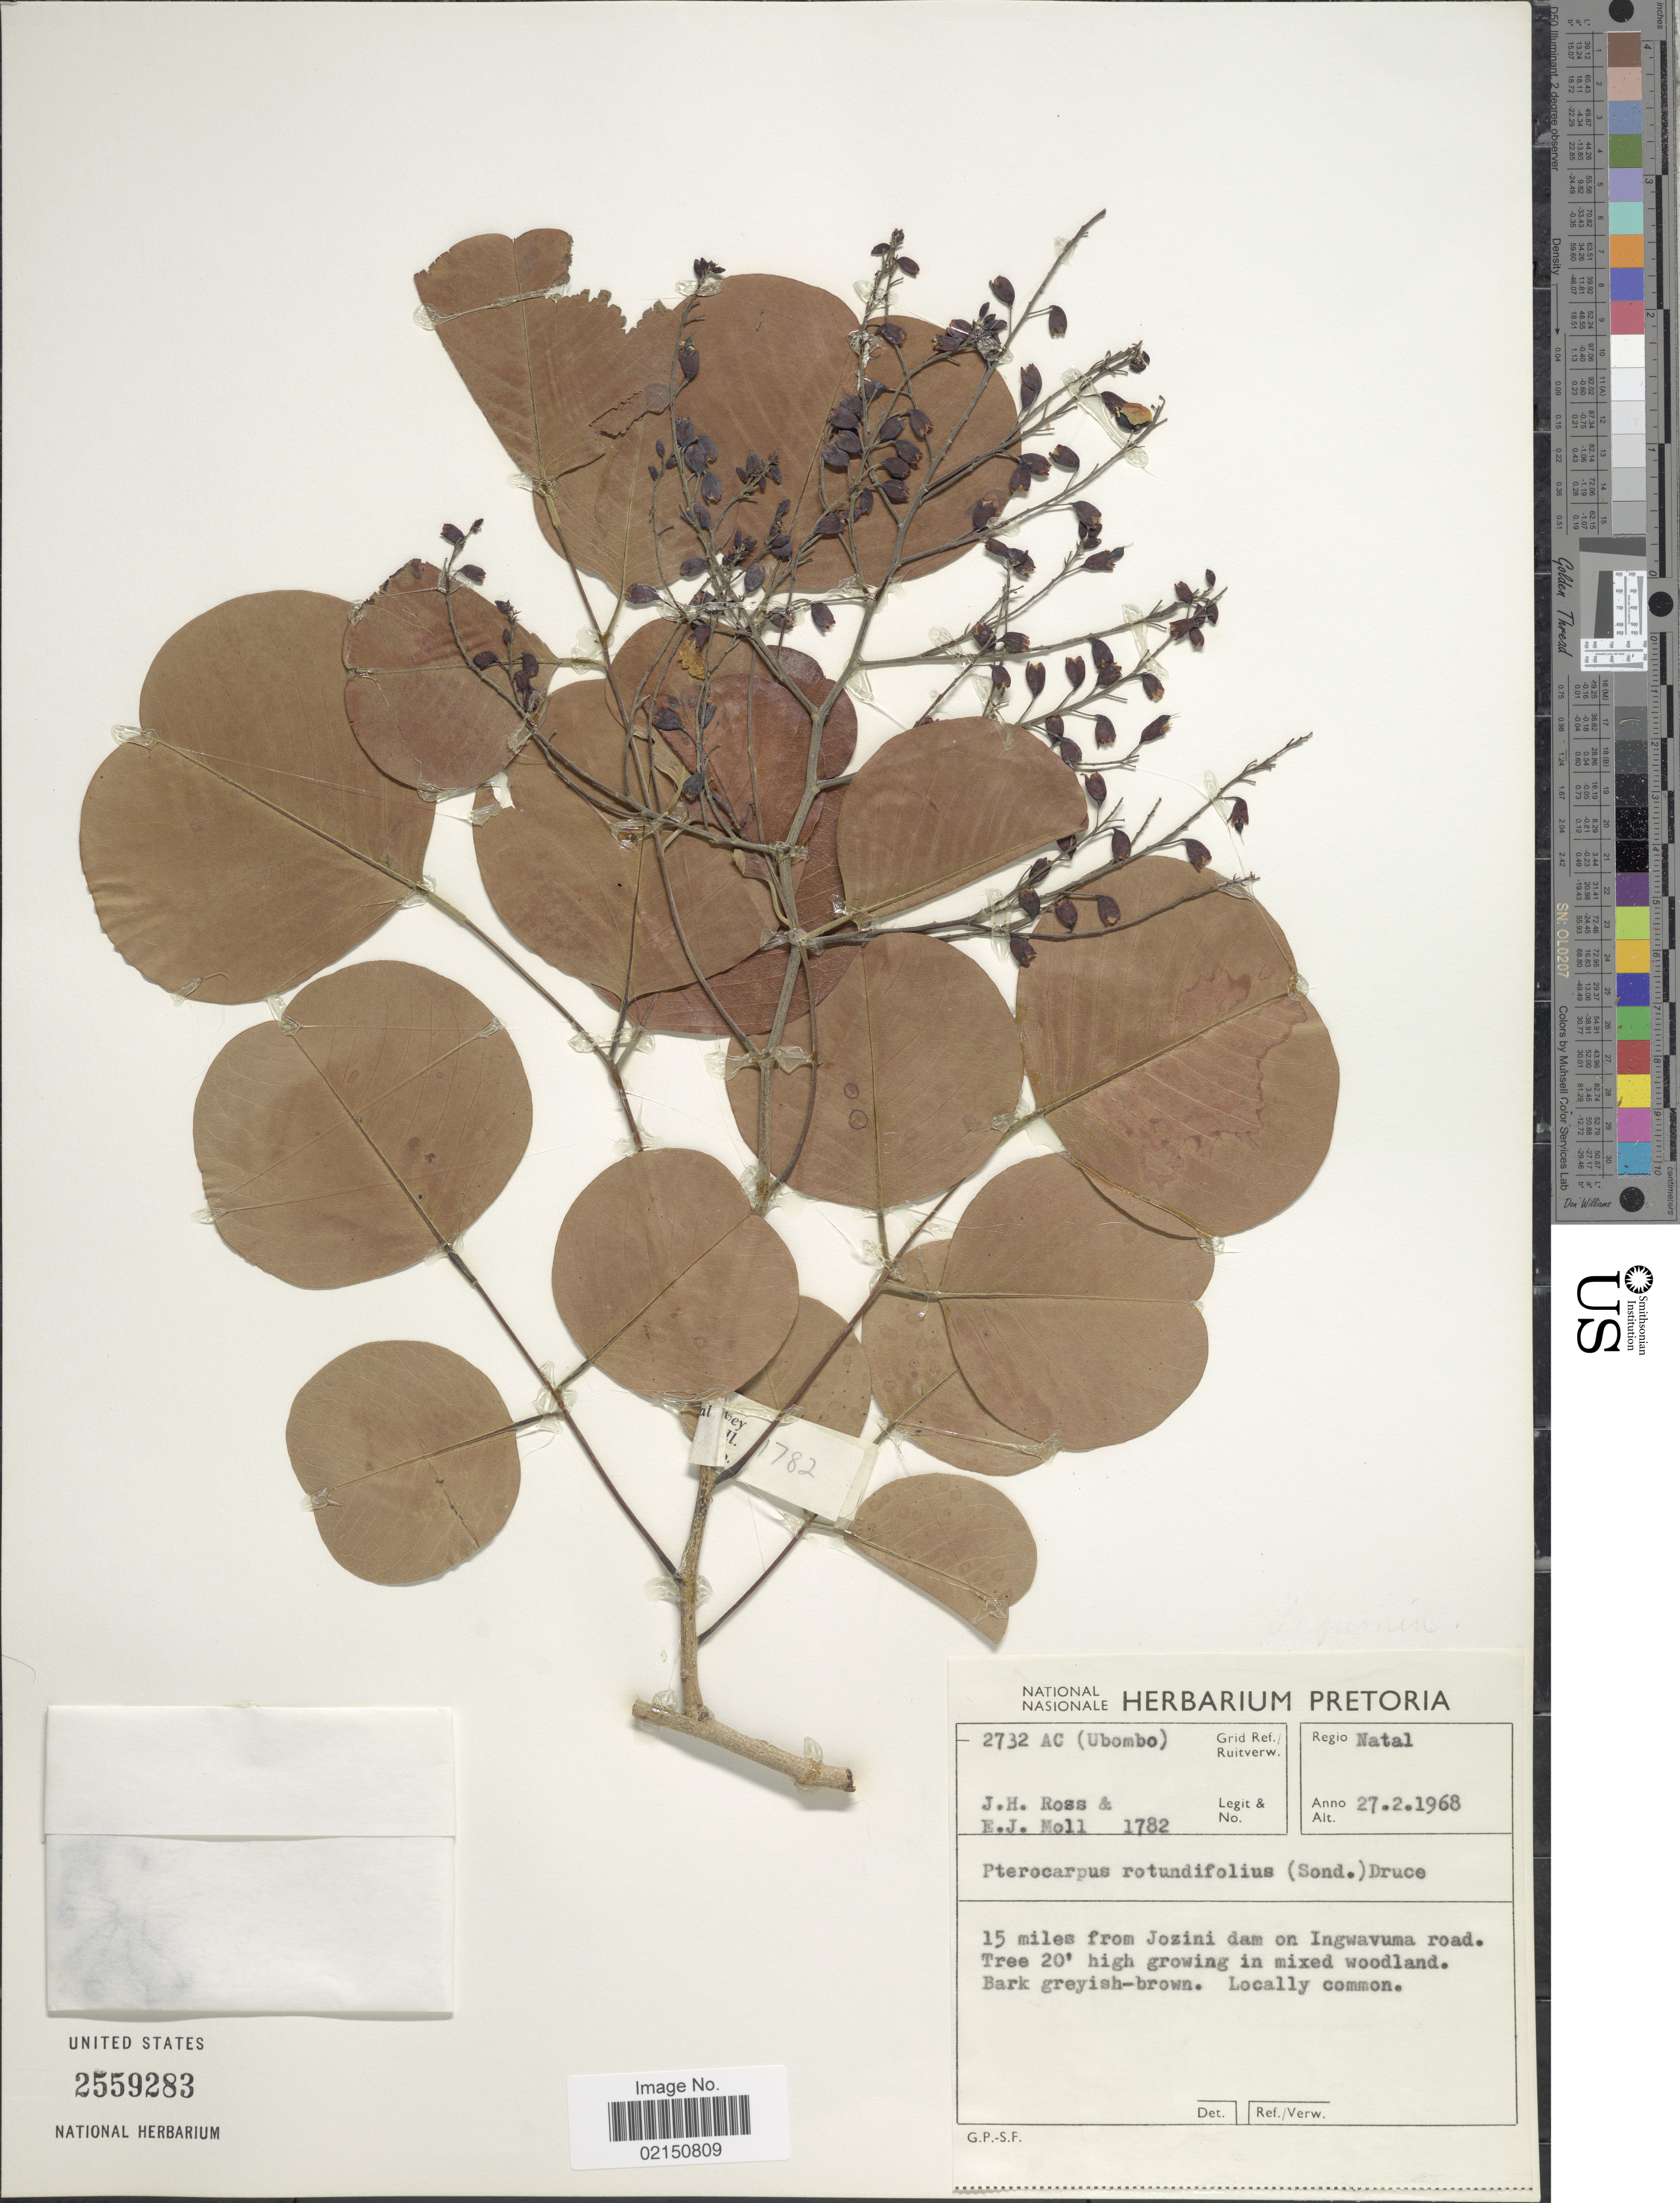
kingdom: Plantae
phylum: Tracheophyta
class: Magnoliopsida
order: Fabales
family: Fabaceae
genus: Pterocarpus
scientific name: Pterocarpus rotundifolius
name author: (Sond.) Druce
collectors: J. Ross & E. J. Moll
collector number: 1782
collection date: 1968-02-27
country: South Africa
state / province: KwaZulu-Natal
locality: Regio Natal. 15 miles from Jozini dam on Ingwavuma road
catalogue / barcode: US 2559283